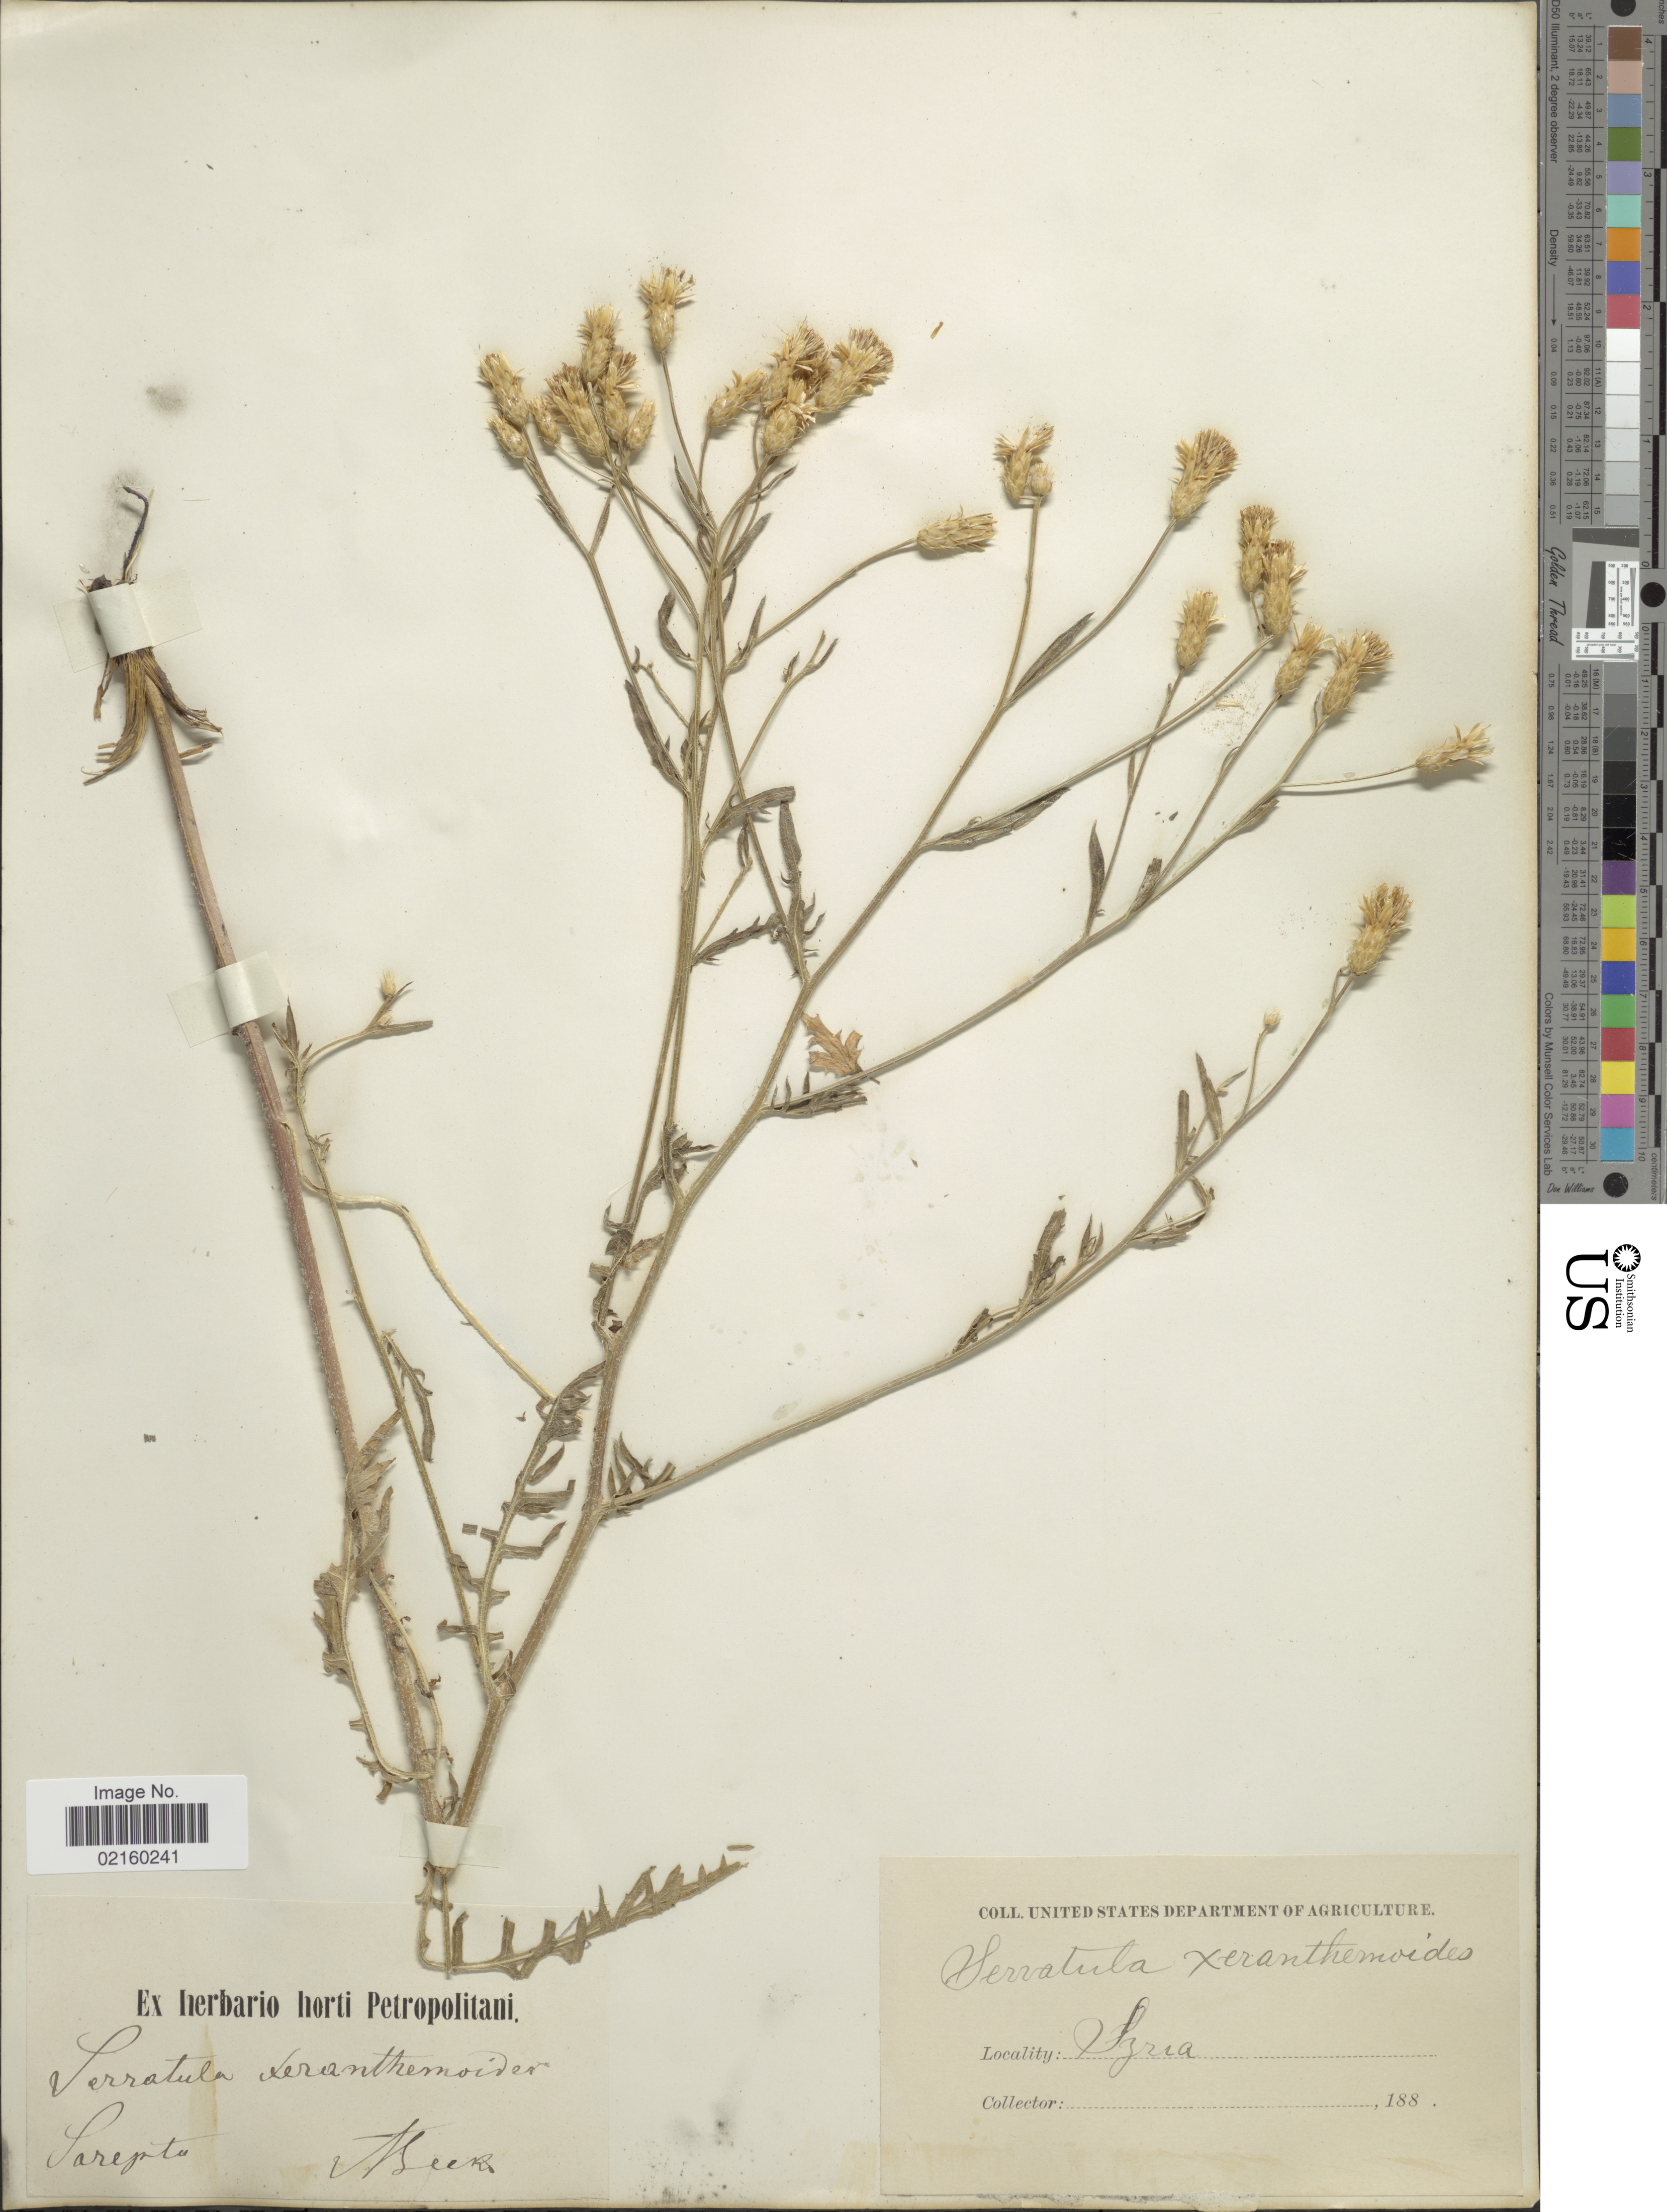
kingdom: Plantae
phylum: Tracheophyta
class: Magnoliopsida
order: Asterales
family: Asteraceae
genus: Klasea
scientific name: Klasea erucifolia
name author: (L.) Greuter & Wagenitz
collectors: A. Becker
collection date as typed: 188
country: Russian Federation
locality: Sarepta